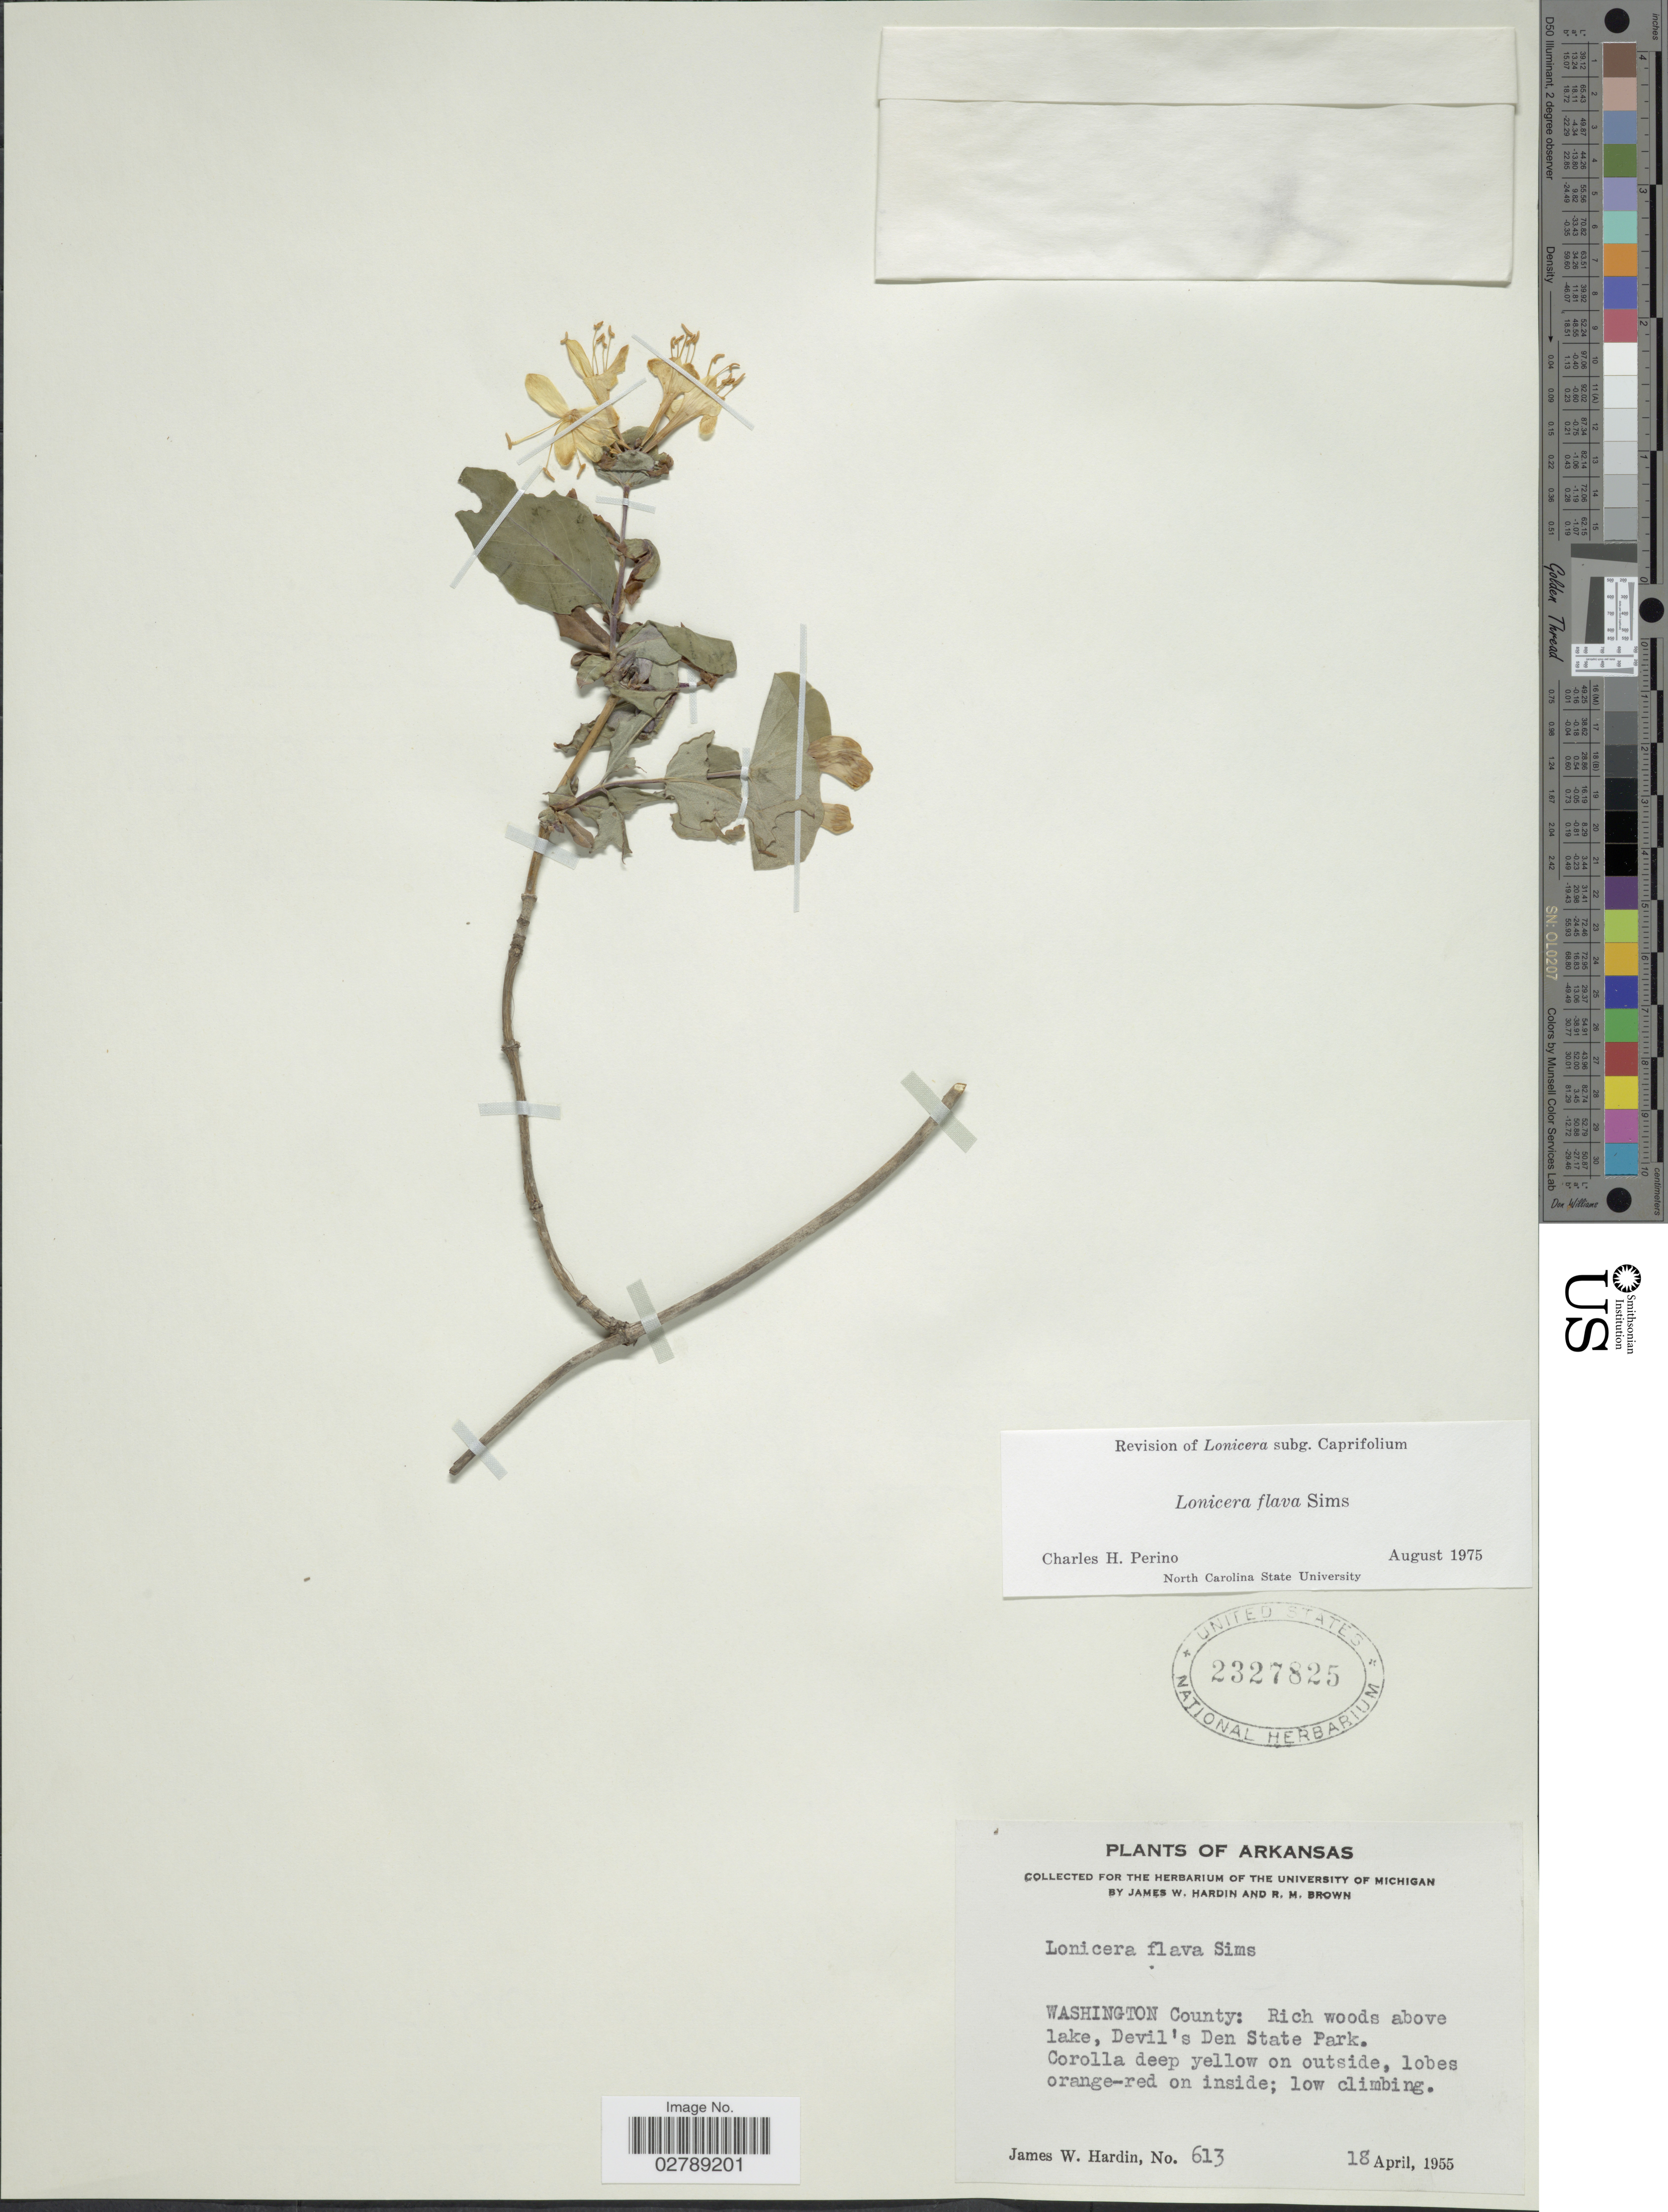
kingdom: Plantae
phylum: Tracheophyta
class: Magnoliopsida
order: Dipsacales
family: Caprifoliaceae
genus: Lonicera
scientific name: Lonicera flava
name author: Sims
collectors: J. W. Hardin & R. M. Brown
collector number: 613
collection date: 1955-04-18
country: United States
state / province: Arkansas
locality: Washington County: Rich woods above lake, Devil's Den State Park.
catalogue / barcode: US 2327825